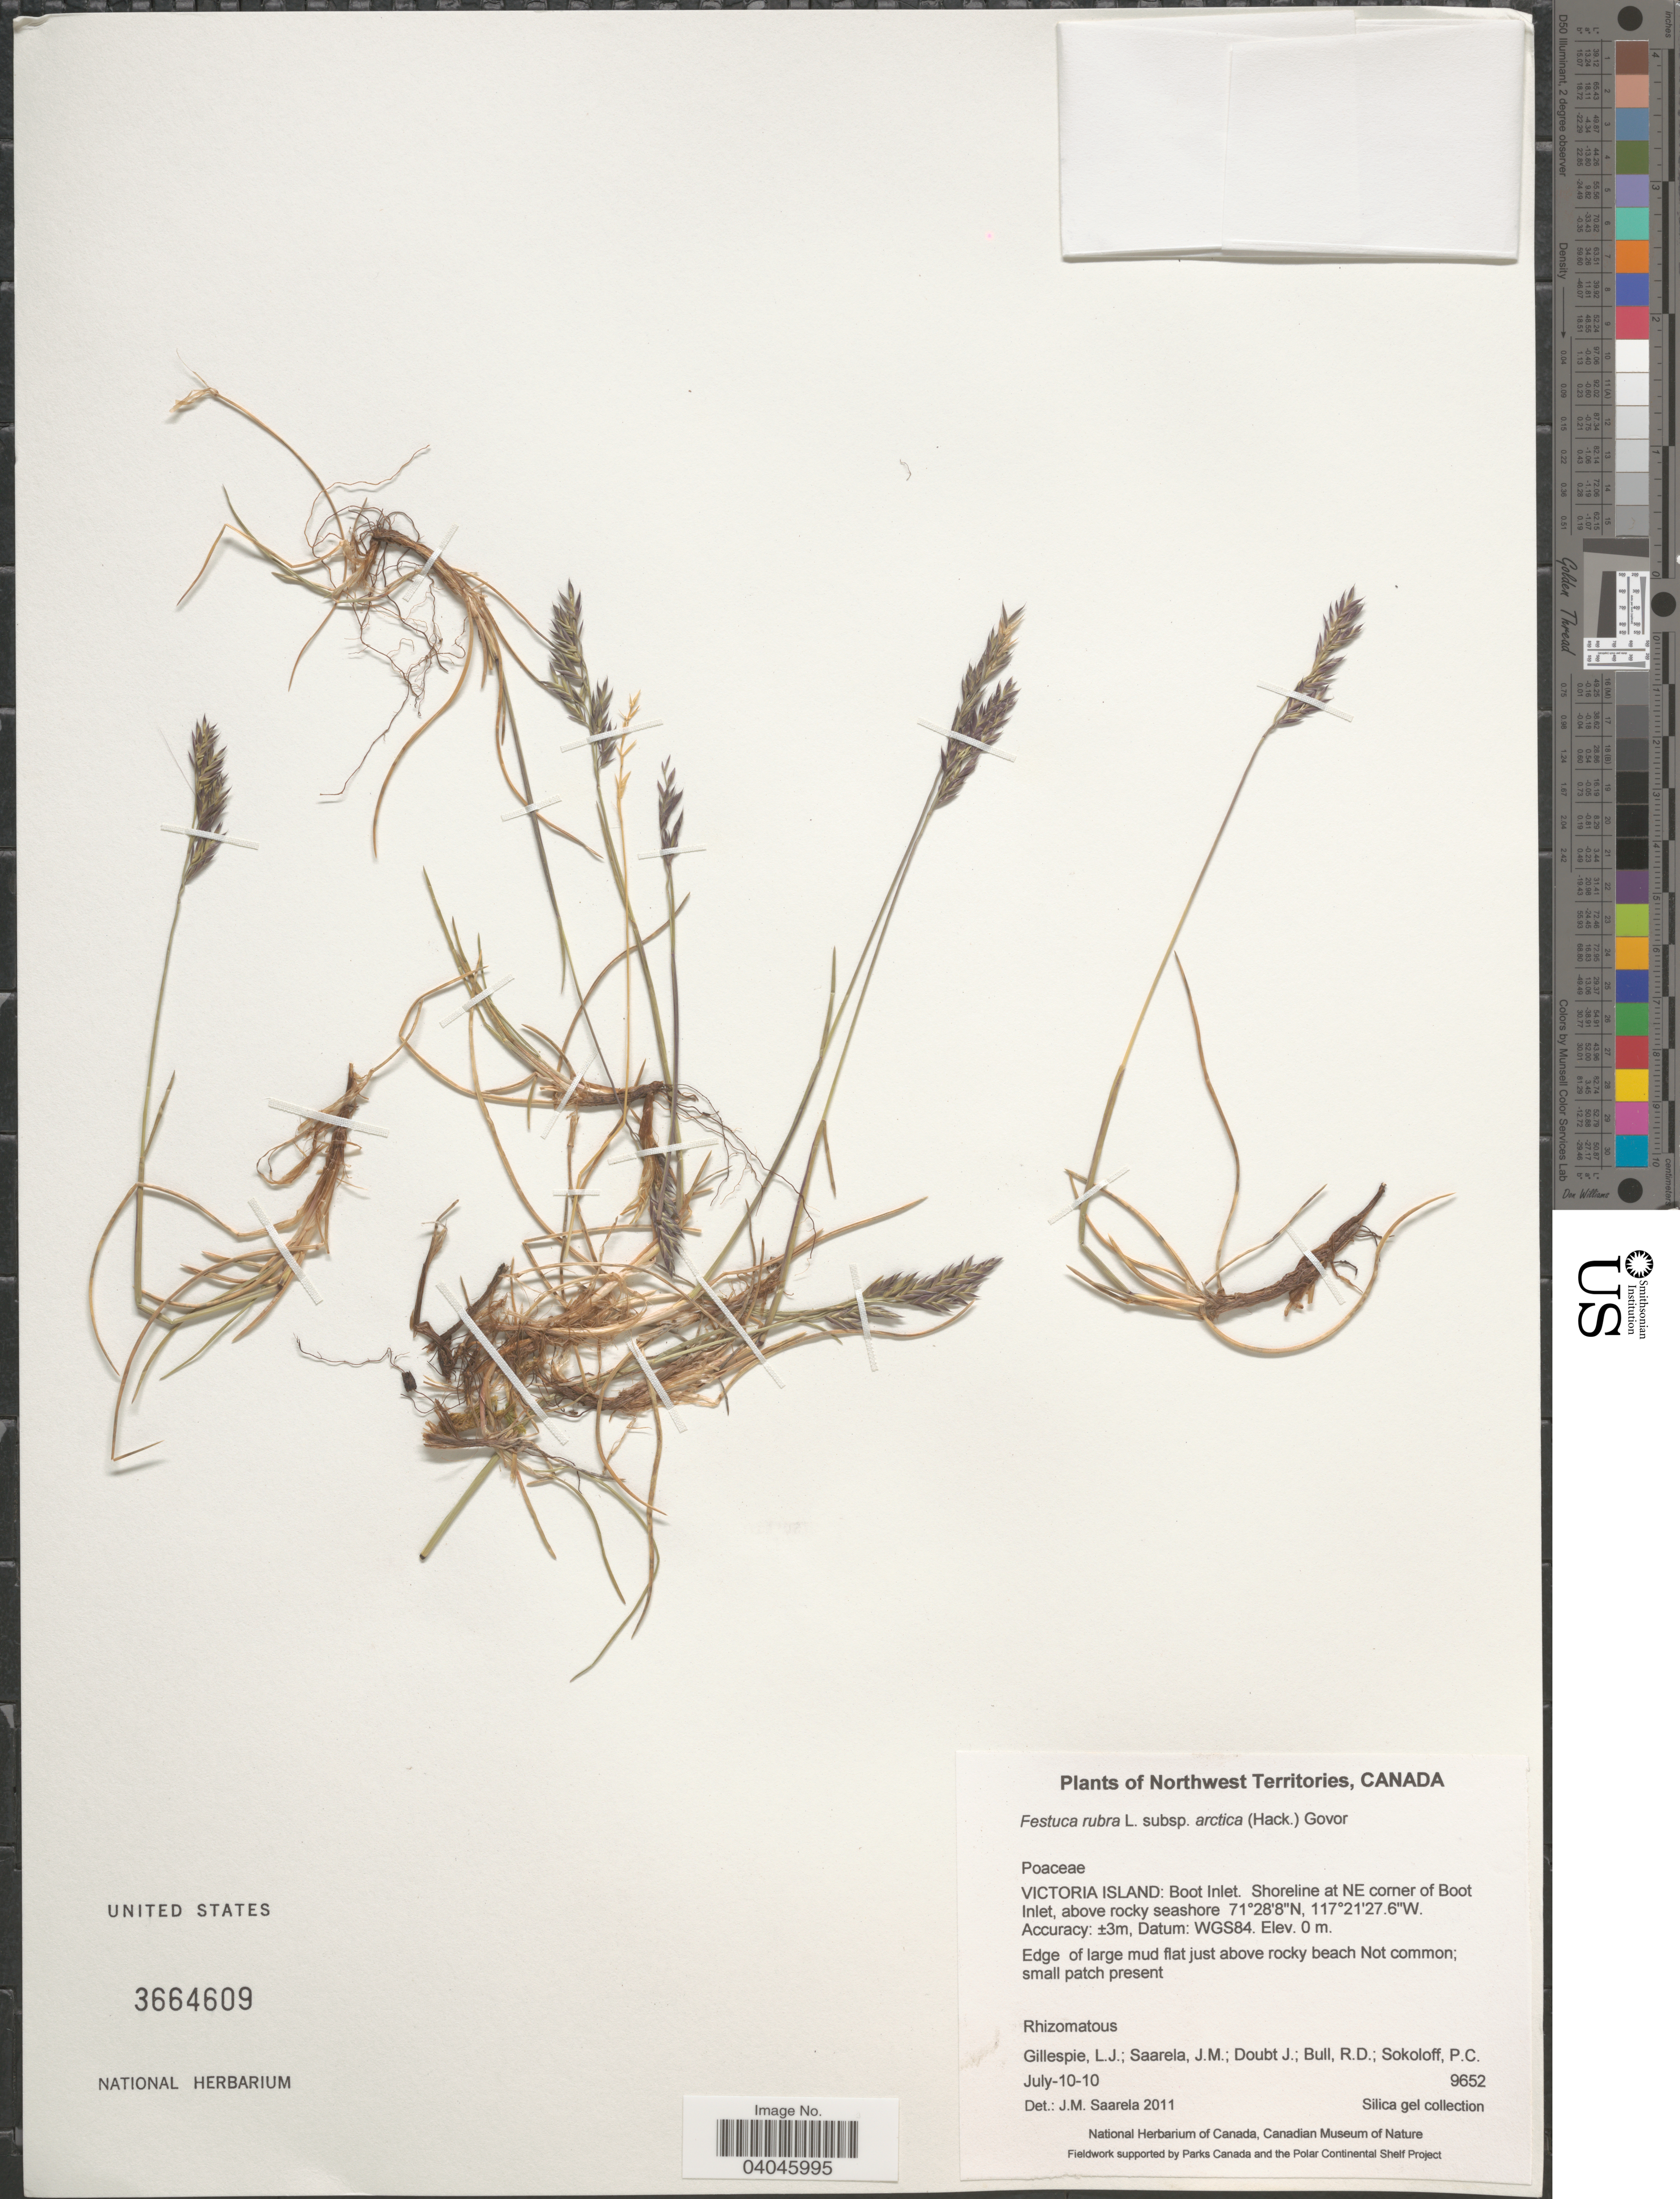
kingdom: Plantae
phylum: Tracheophyta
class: Liliopsida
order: Poales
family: Poaceae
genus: Festuca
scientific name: Festuca rubra subsp. arctica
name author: (Hack.) Govor.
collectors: L. Gillespie, J. Saarela, J. Doubt, R. Bull & P. Sokoloff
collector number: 9652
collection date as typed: Transcribed d/m/y: 10/7/10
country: Canada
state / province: Northwest Territories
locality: Victoria Island: Boot Inlet. Shoreline at NE corner of Boot Inlet, above rocky seashore.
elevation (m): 0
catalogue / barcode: US 3664609